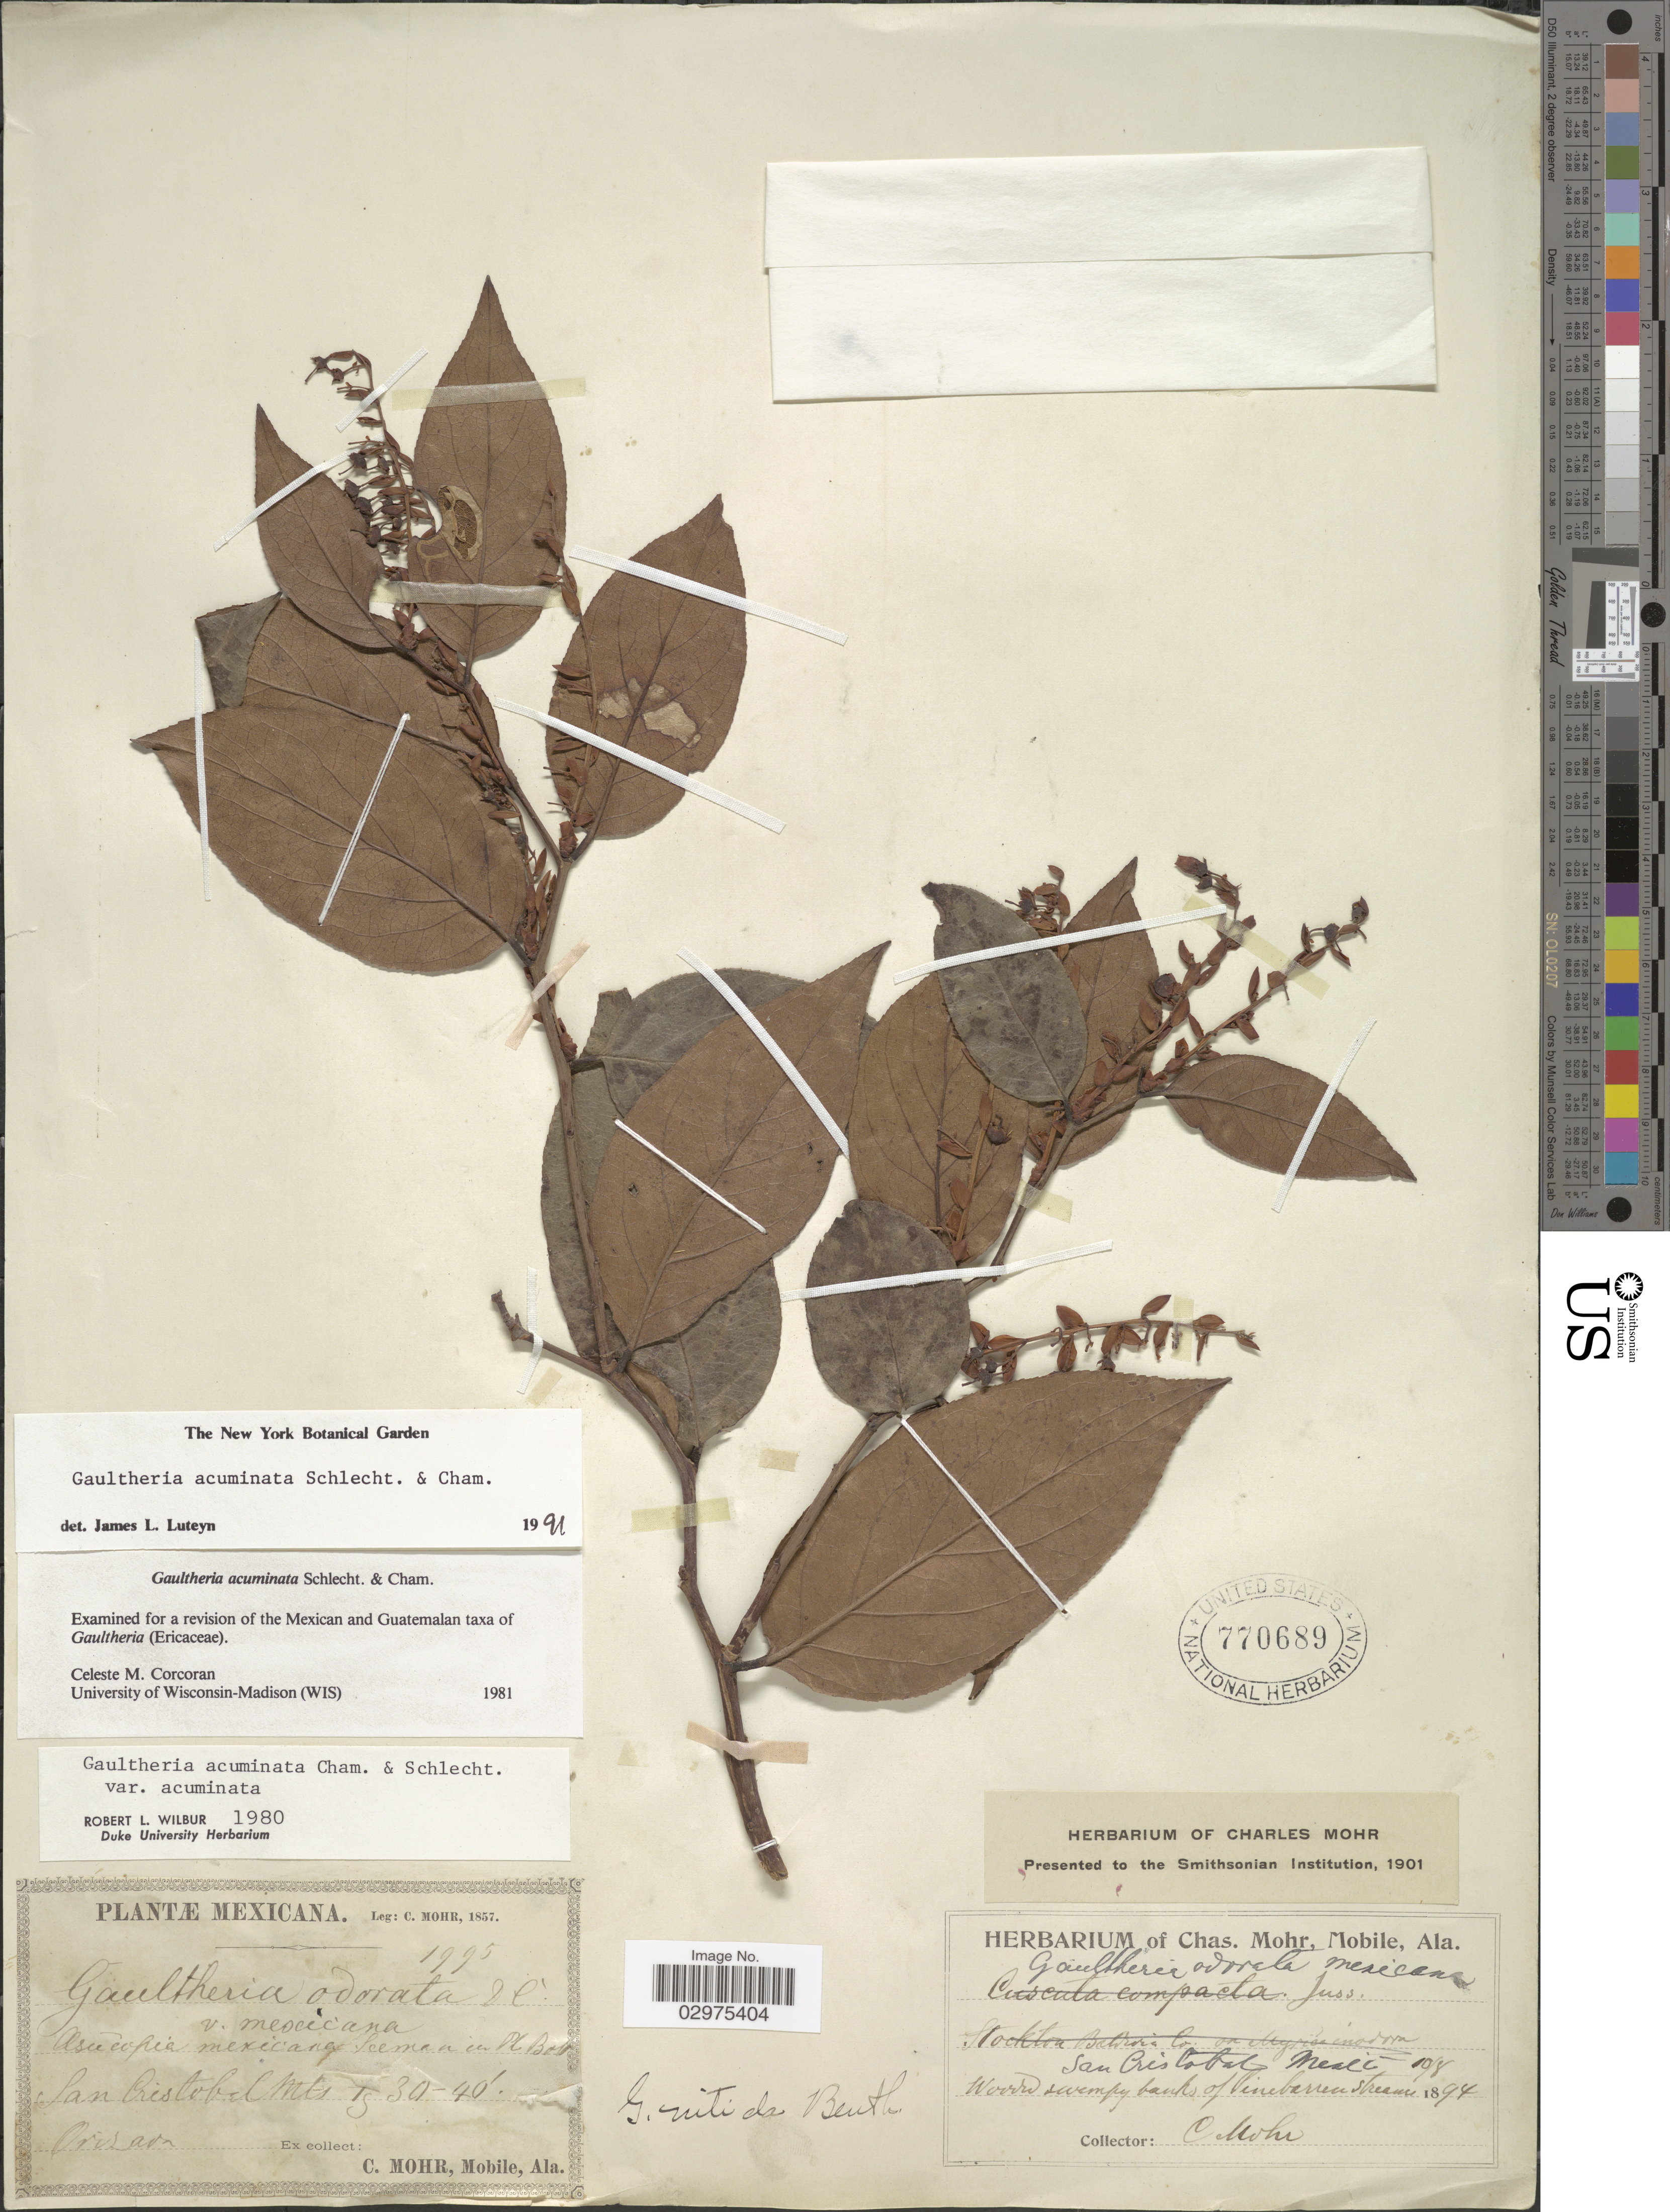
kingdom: Plantae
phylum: Tracheophyta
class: Magnoliopsida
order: Ericales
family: Ericaceae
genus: Gaultheria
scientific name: Gaultheria acuminata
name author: Schltdl. & Cham.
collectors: Mohr, C. T. (herbarium)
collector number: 1995?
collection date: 1894-08-10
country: Mexico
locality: San Cristobal Mts, Orizava.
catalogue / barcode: US 770689